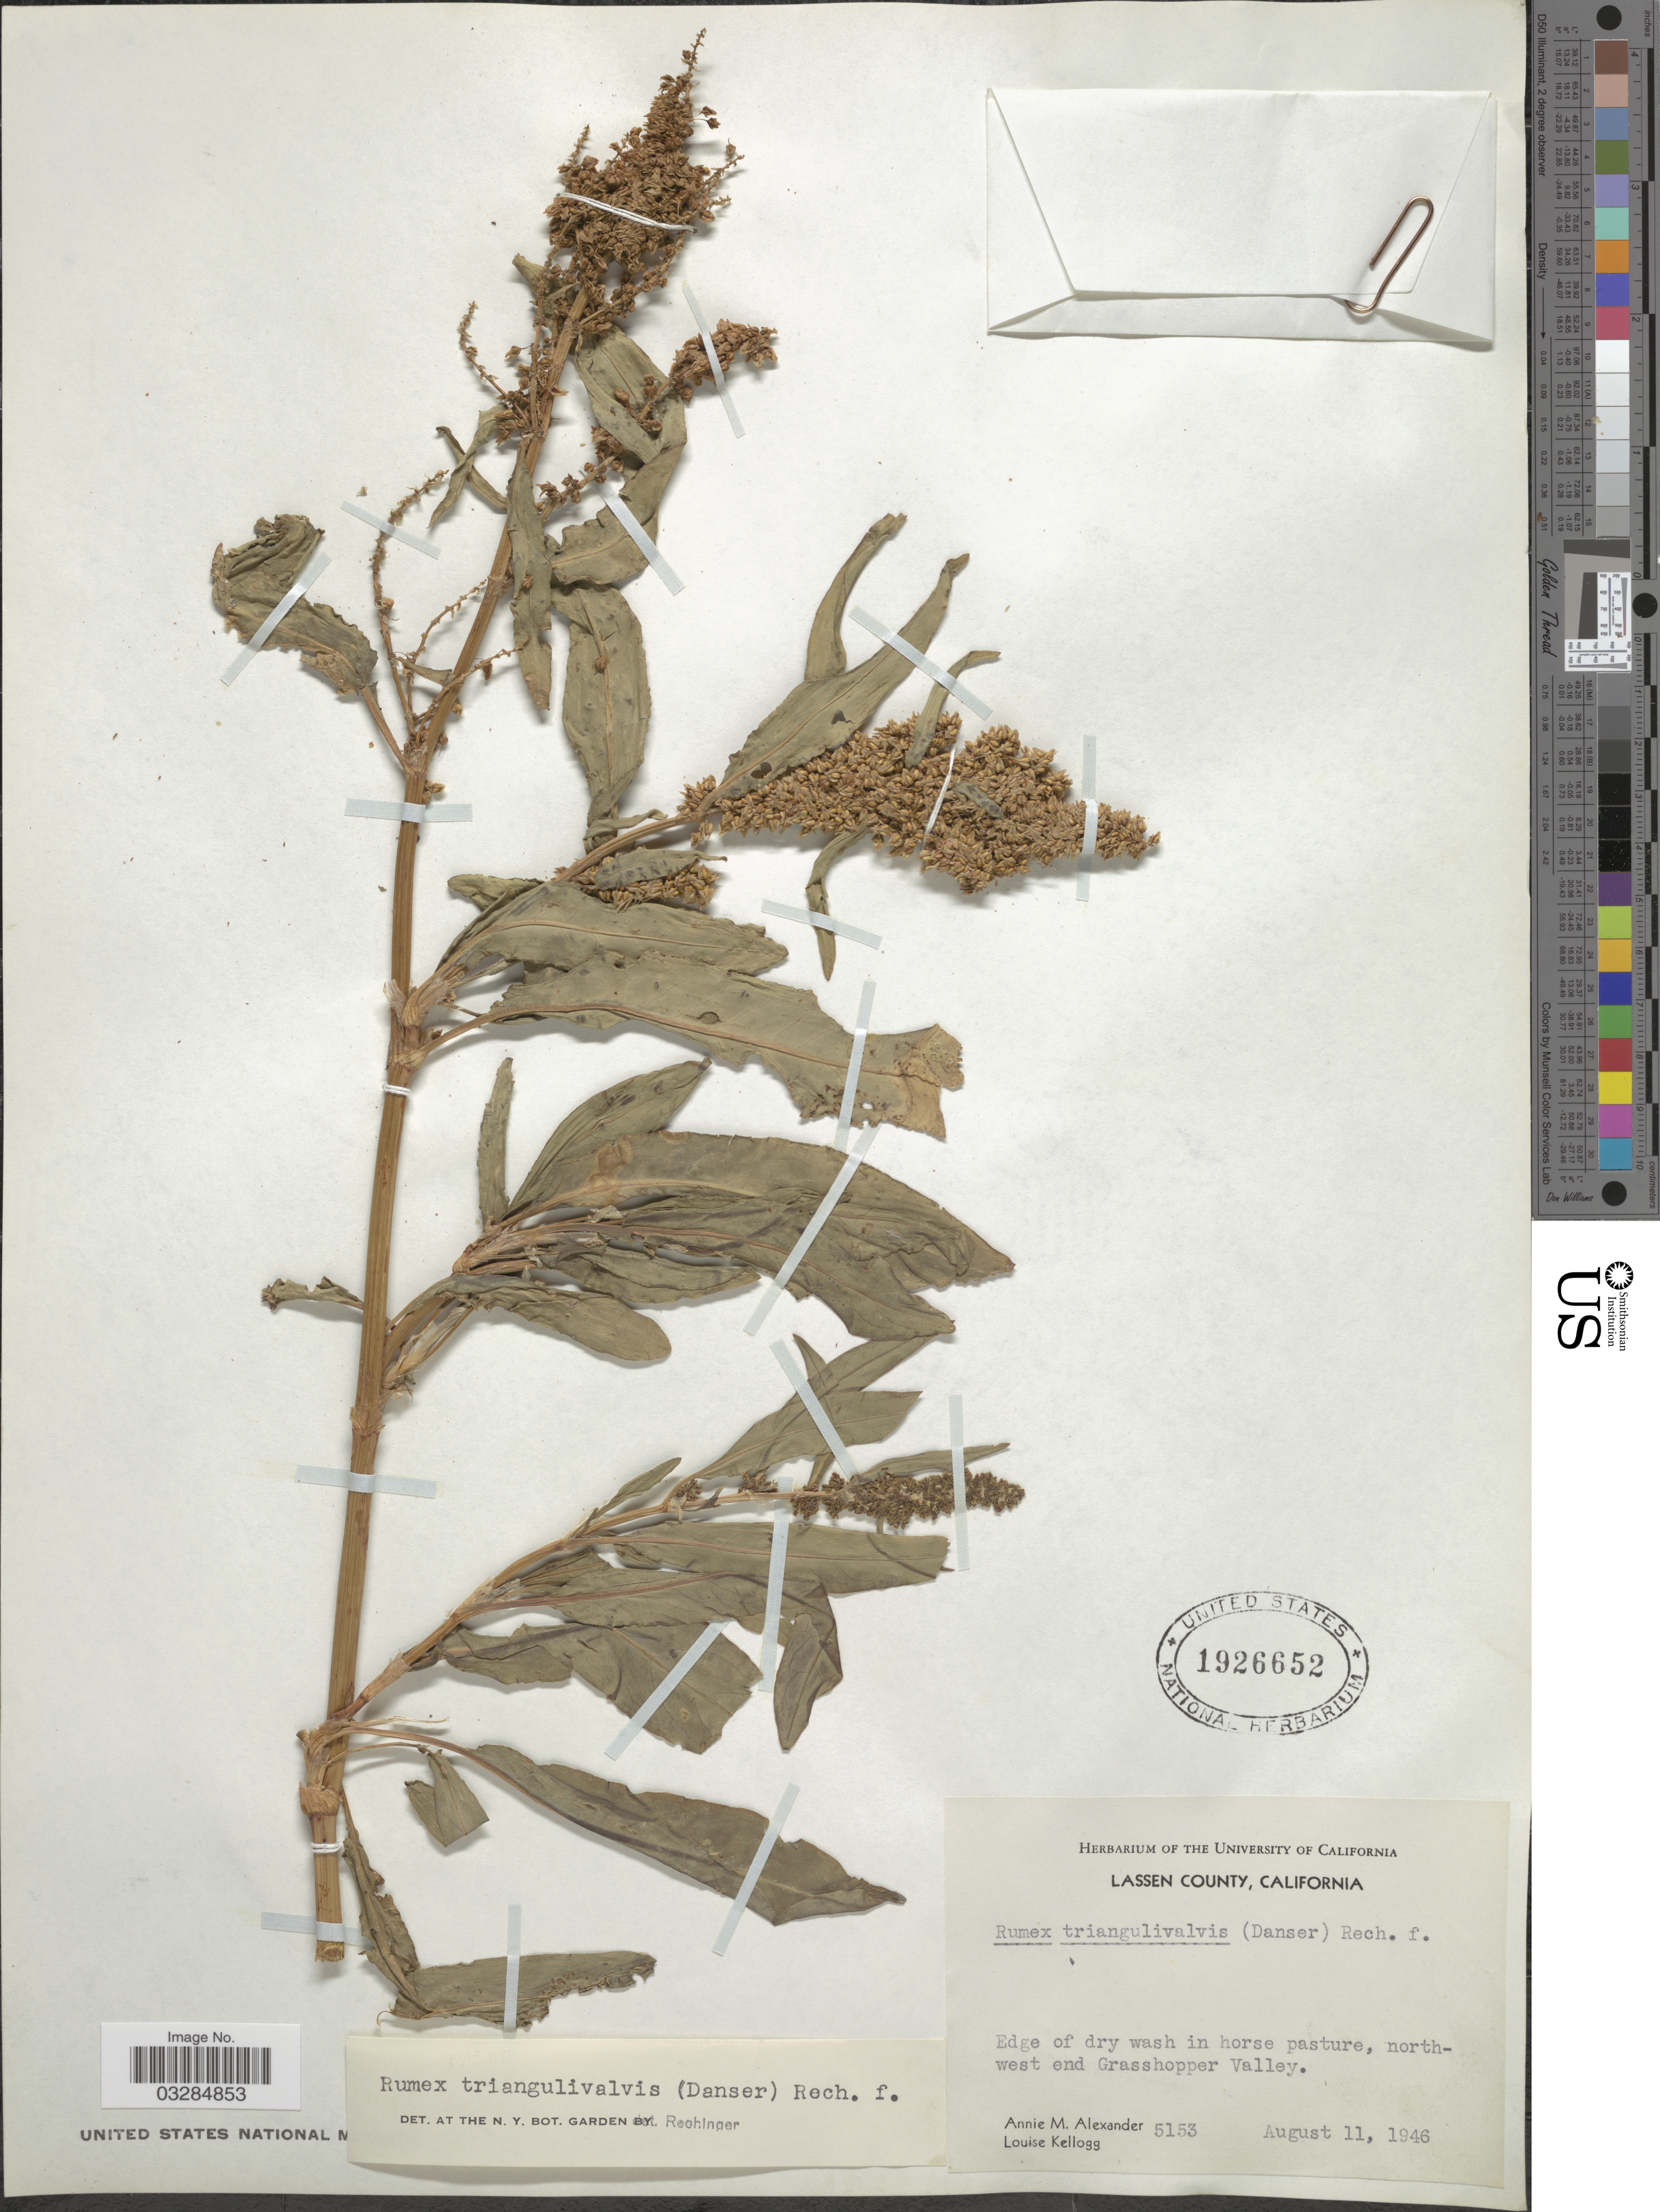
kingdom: Plantae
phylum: Tracheophyta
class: Magnoliopsida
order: Caryophyllales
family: Polygonaceae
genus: Rumex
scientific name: Rumex triangulivalvis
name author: (Danser) Rech. f.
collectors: A. M. Alexander & L. Kellogg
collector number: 5153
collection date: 1946-08-11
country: United States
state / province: California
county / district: Lassen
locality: Lassen County. Northwest end Grasshopper Valley.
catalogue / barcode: US 1926652